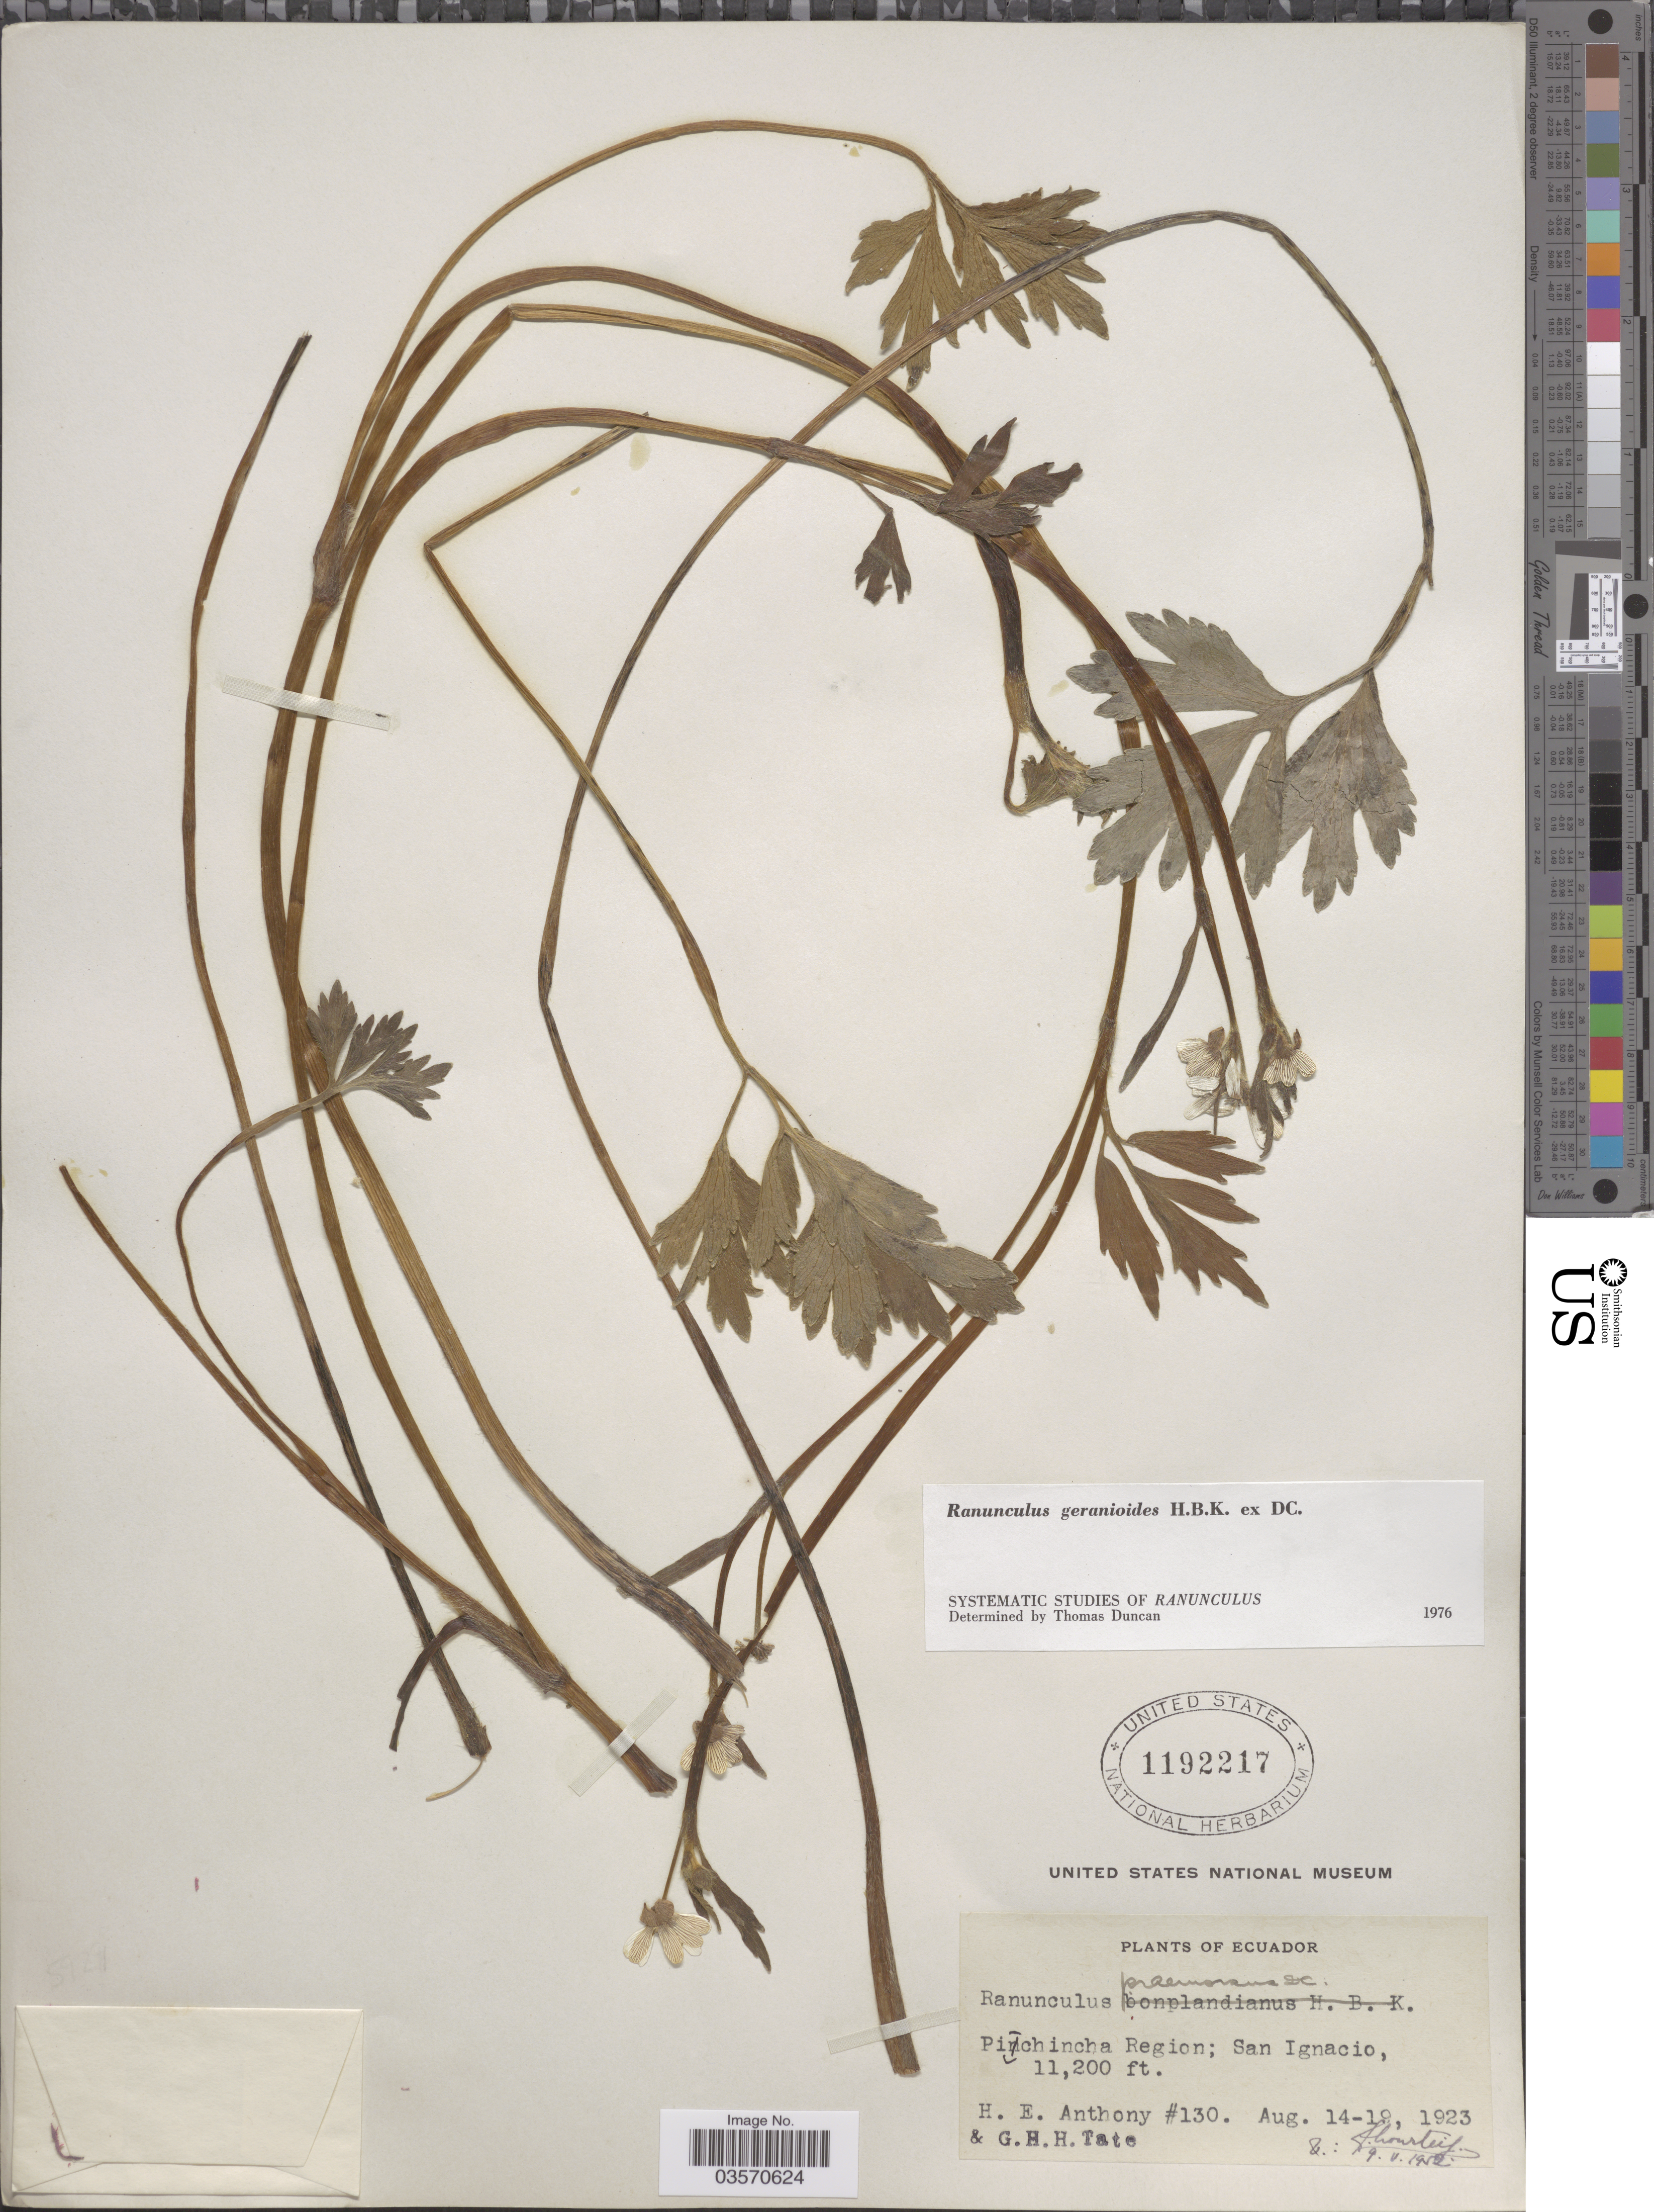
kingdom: Plantae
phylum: Tracheophyta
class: Magnoliopsida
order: Ranunculales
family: Ranunculaceae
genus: Ranunculus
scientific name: Ranunculus geranioides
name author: Humb. et al. ex DC.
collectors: H. E. Anthony & G. H. H.Tate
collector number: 130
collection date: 1923-08-14/1923-08-19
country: Ecuador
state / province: Pichincha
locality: Pichincha Region; San Ignacio.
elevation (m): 3414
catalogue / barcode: US 1192217